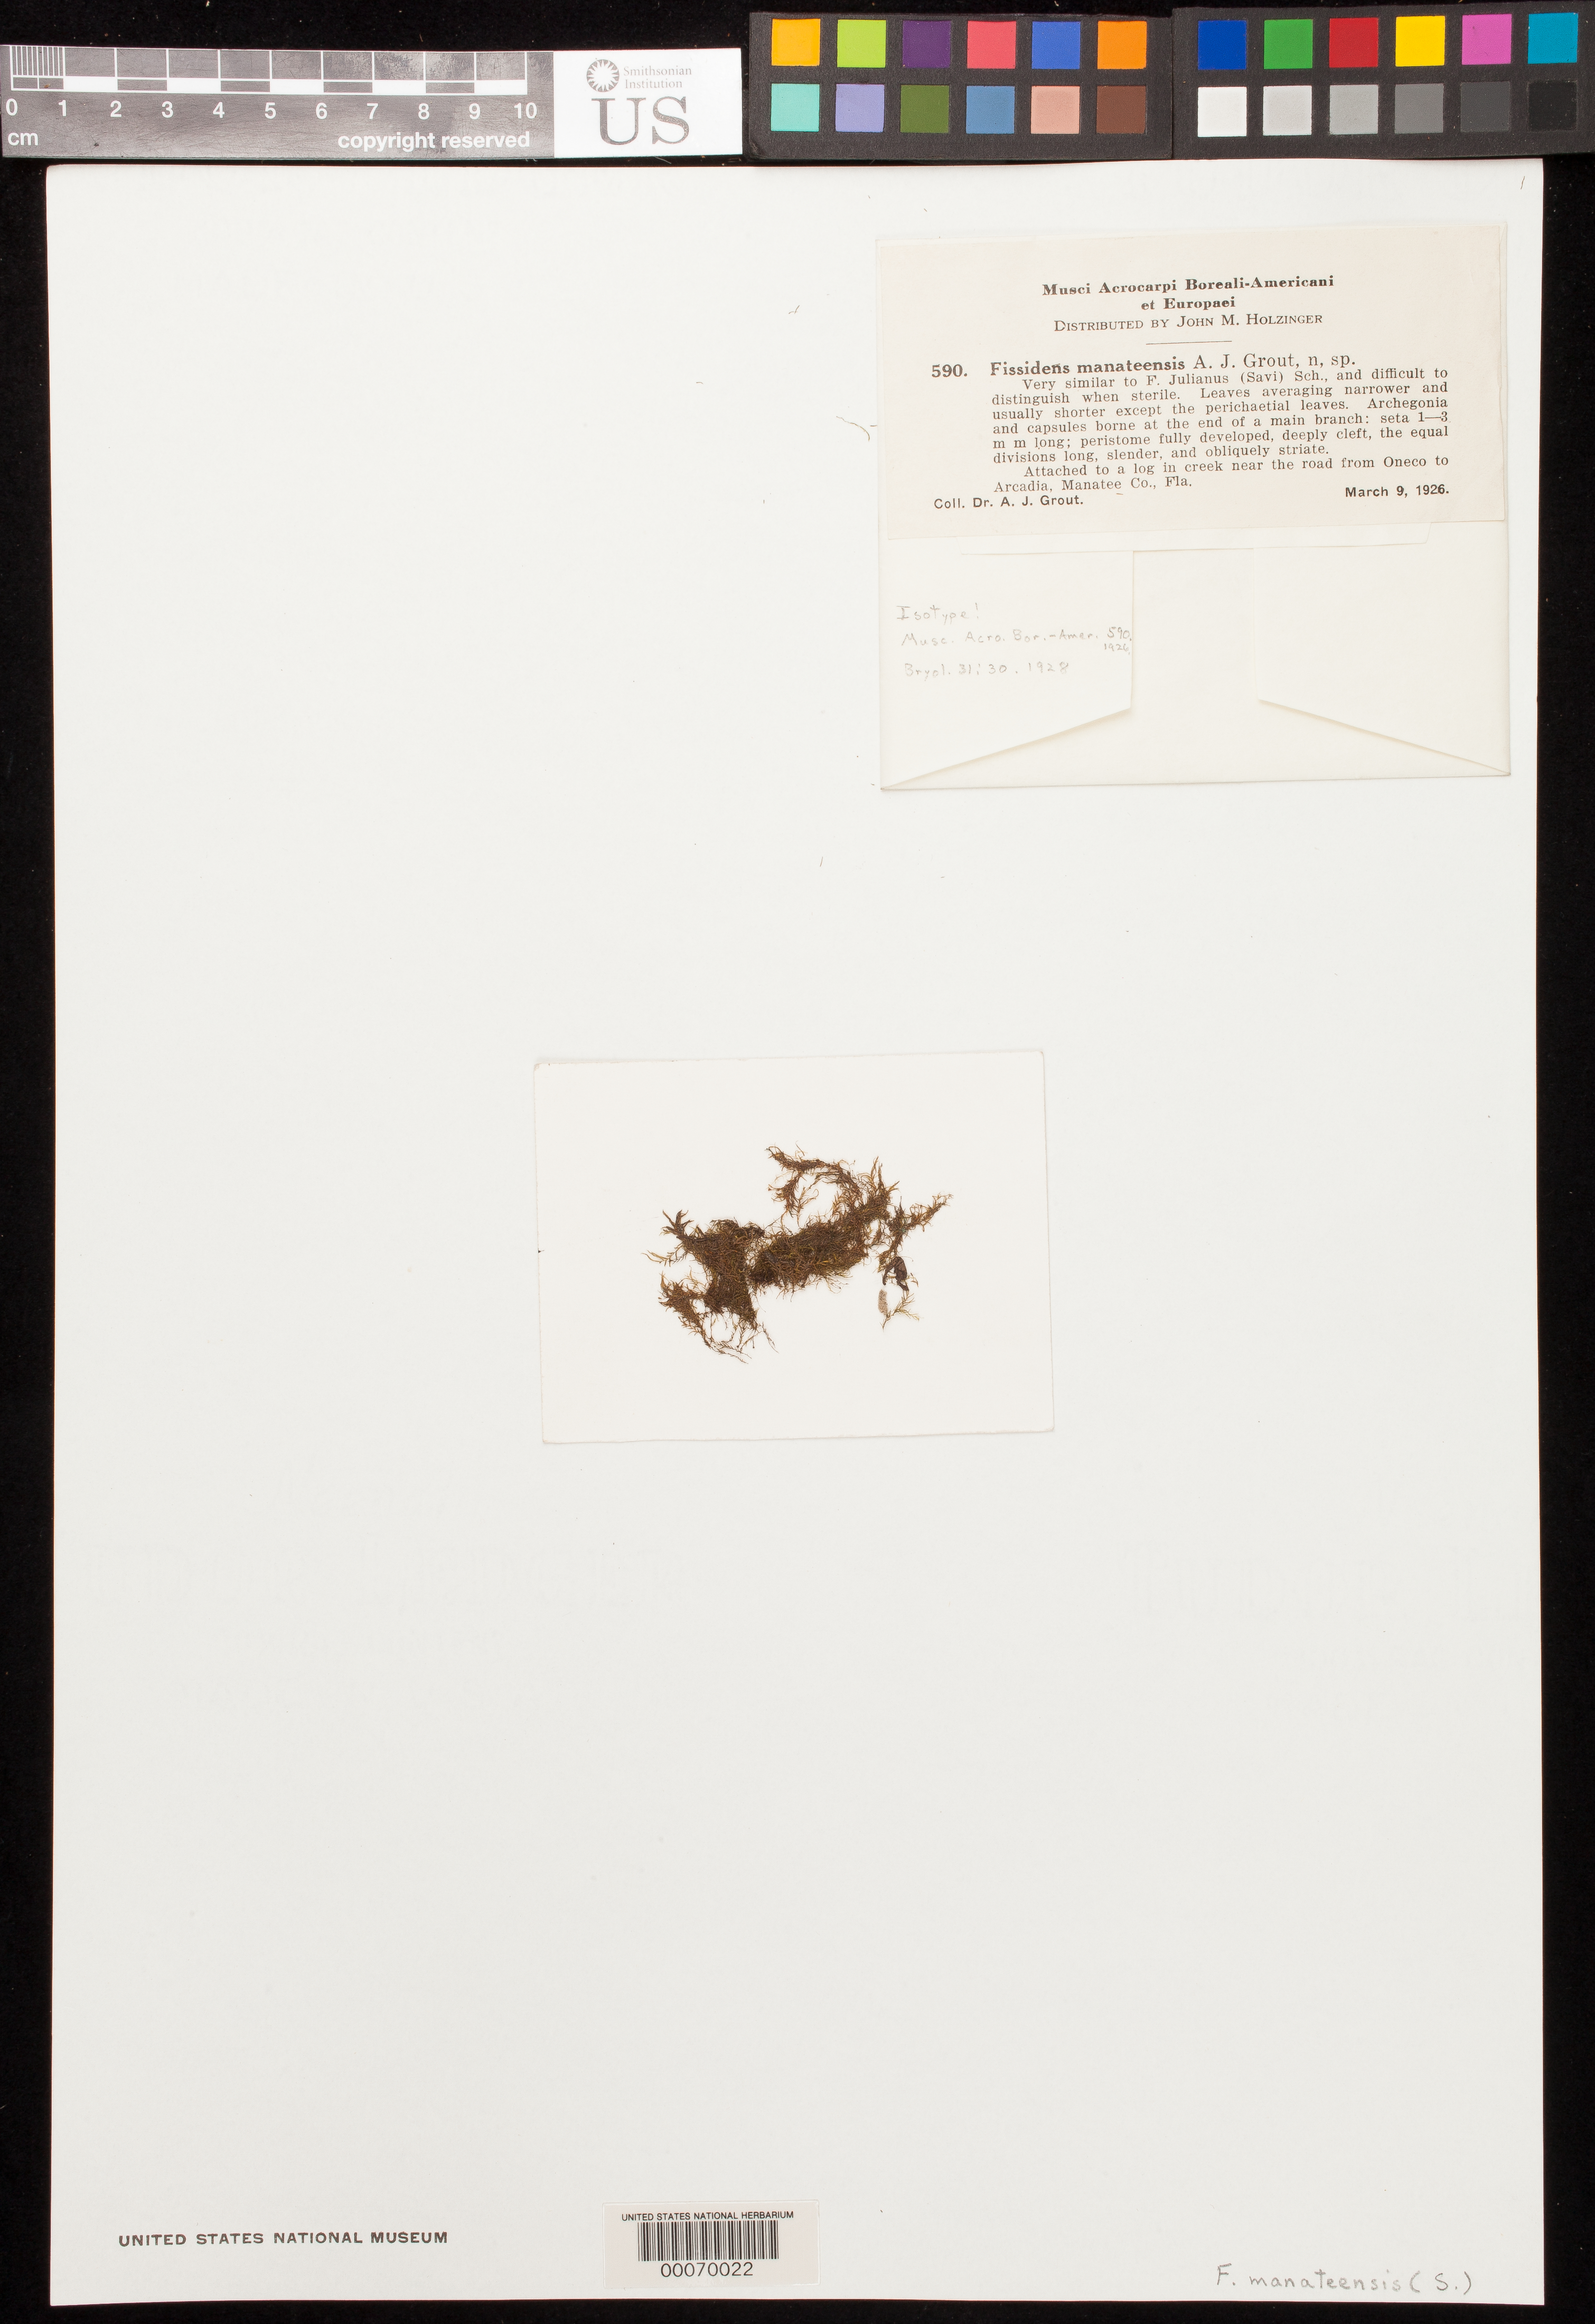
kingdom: Plantae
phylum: Bryophyta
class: Bryopsida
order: Dicranales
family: Fissidentaceae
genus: Fissidens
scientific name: Fissidens manateensis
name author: Grout in Holz.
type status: Isotype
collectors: A. J. Grout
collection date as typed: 09 Mar 1926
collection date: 1926-03-09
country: United States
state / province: Florida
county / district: Manatee